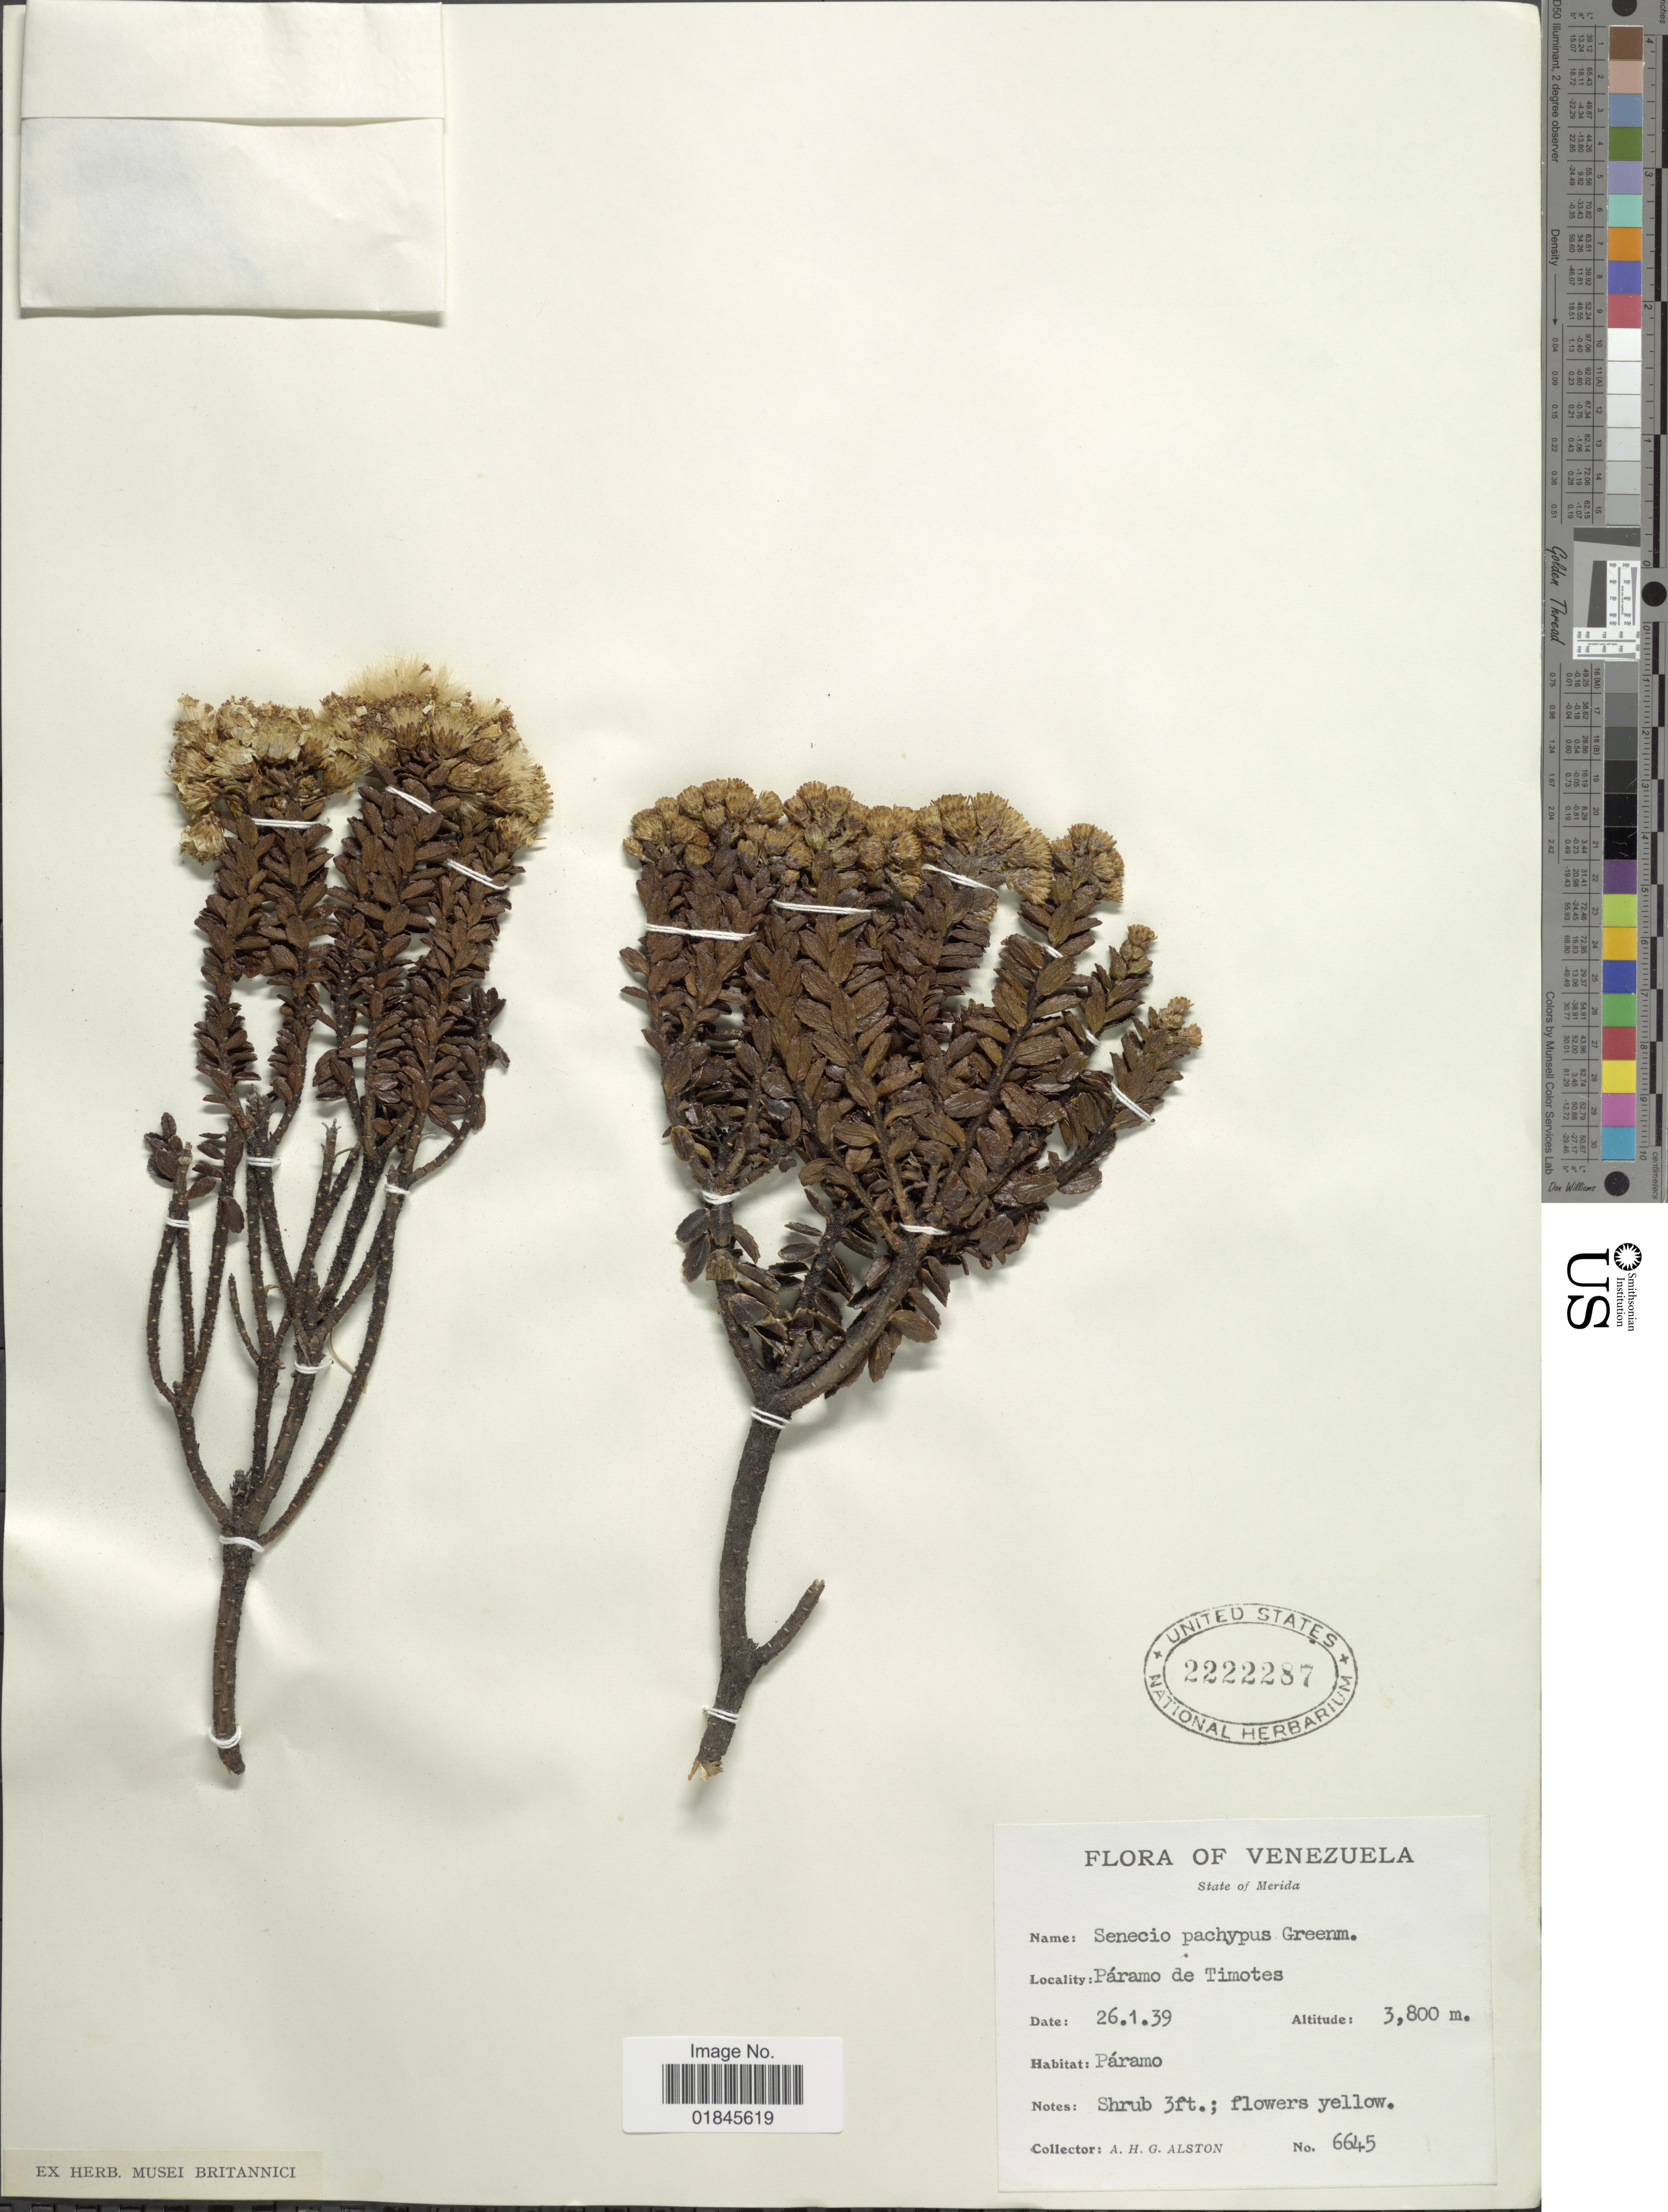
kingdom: Plantae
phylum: Tracheophyta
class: Magnoliopsida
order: Asterales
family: Asteraceae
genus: Pentacalia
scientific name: Pentacalia pachypus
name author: (Greenm.) Cuatrec.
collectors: A. H. Alston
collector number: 6645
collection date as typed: Transcribed d/m/y: 26/1/39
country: Venezuela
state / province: Mérida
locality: State of Merida. Páramo de Timotes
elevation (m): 3800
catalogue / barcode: US 2222287